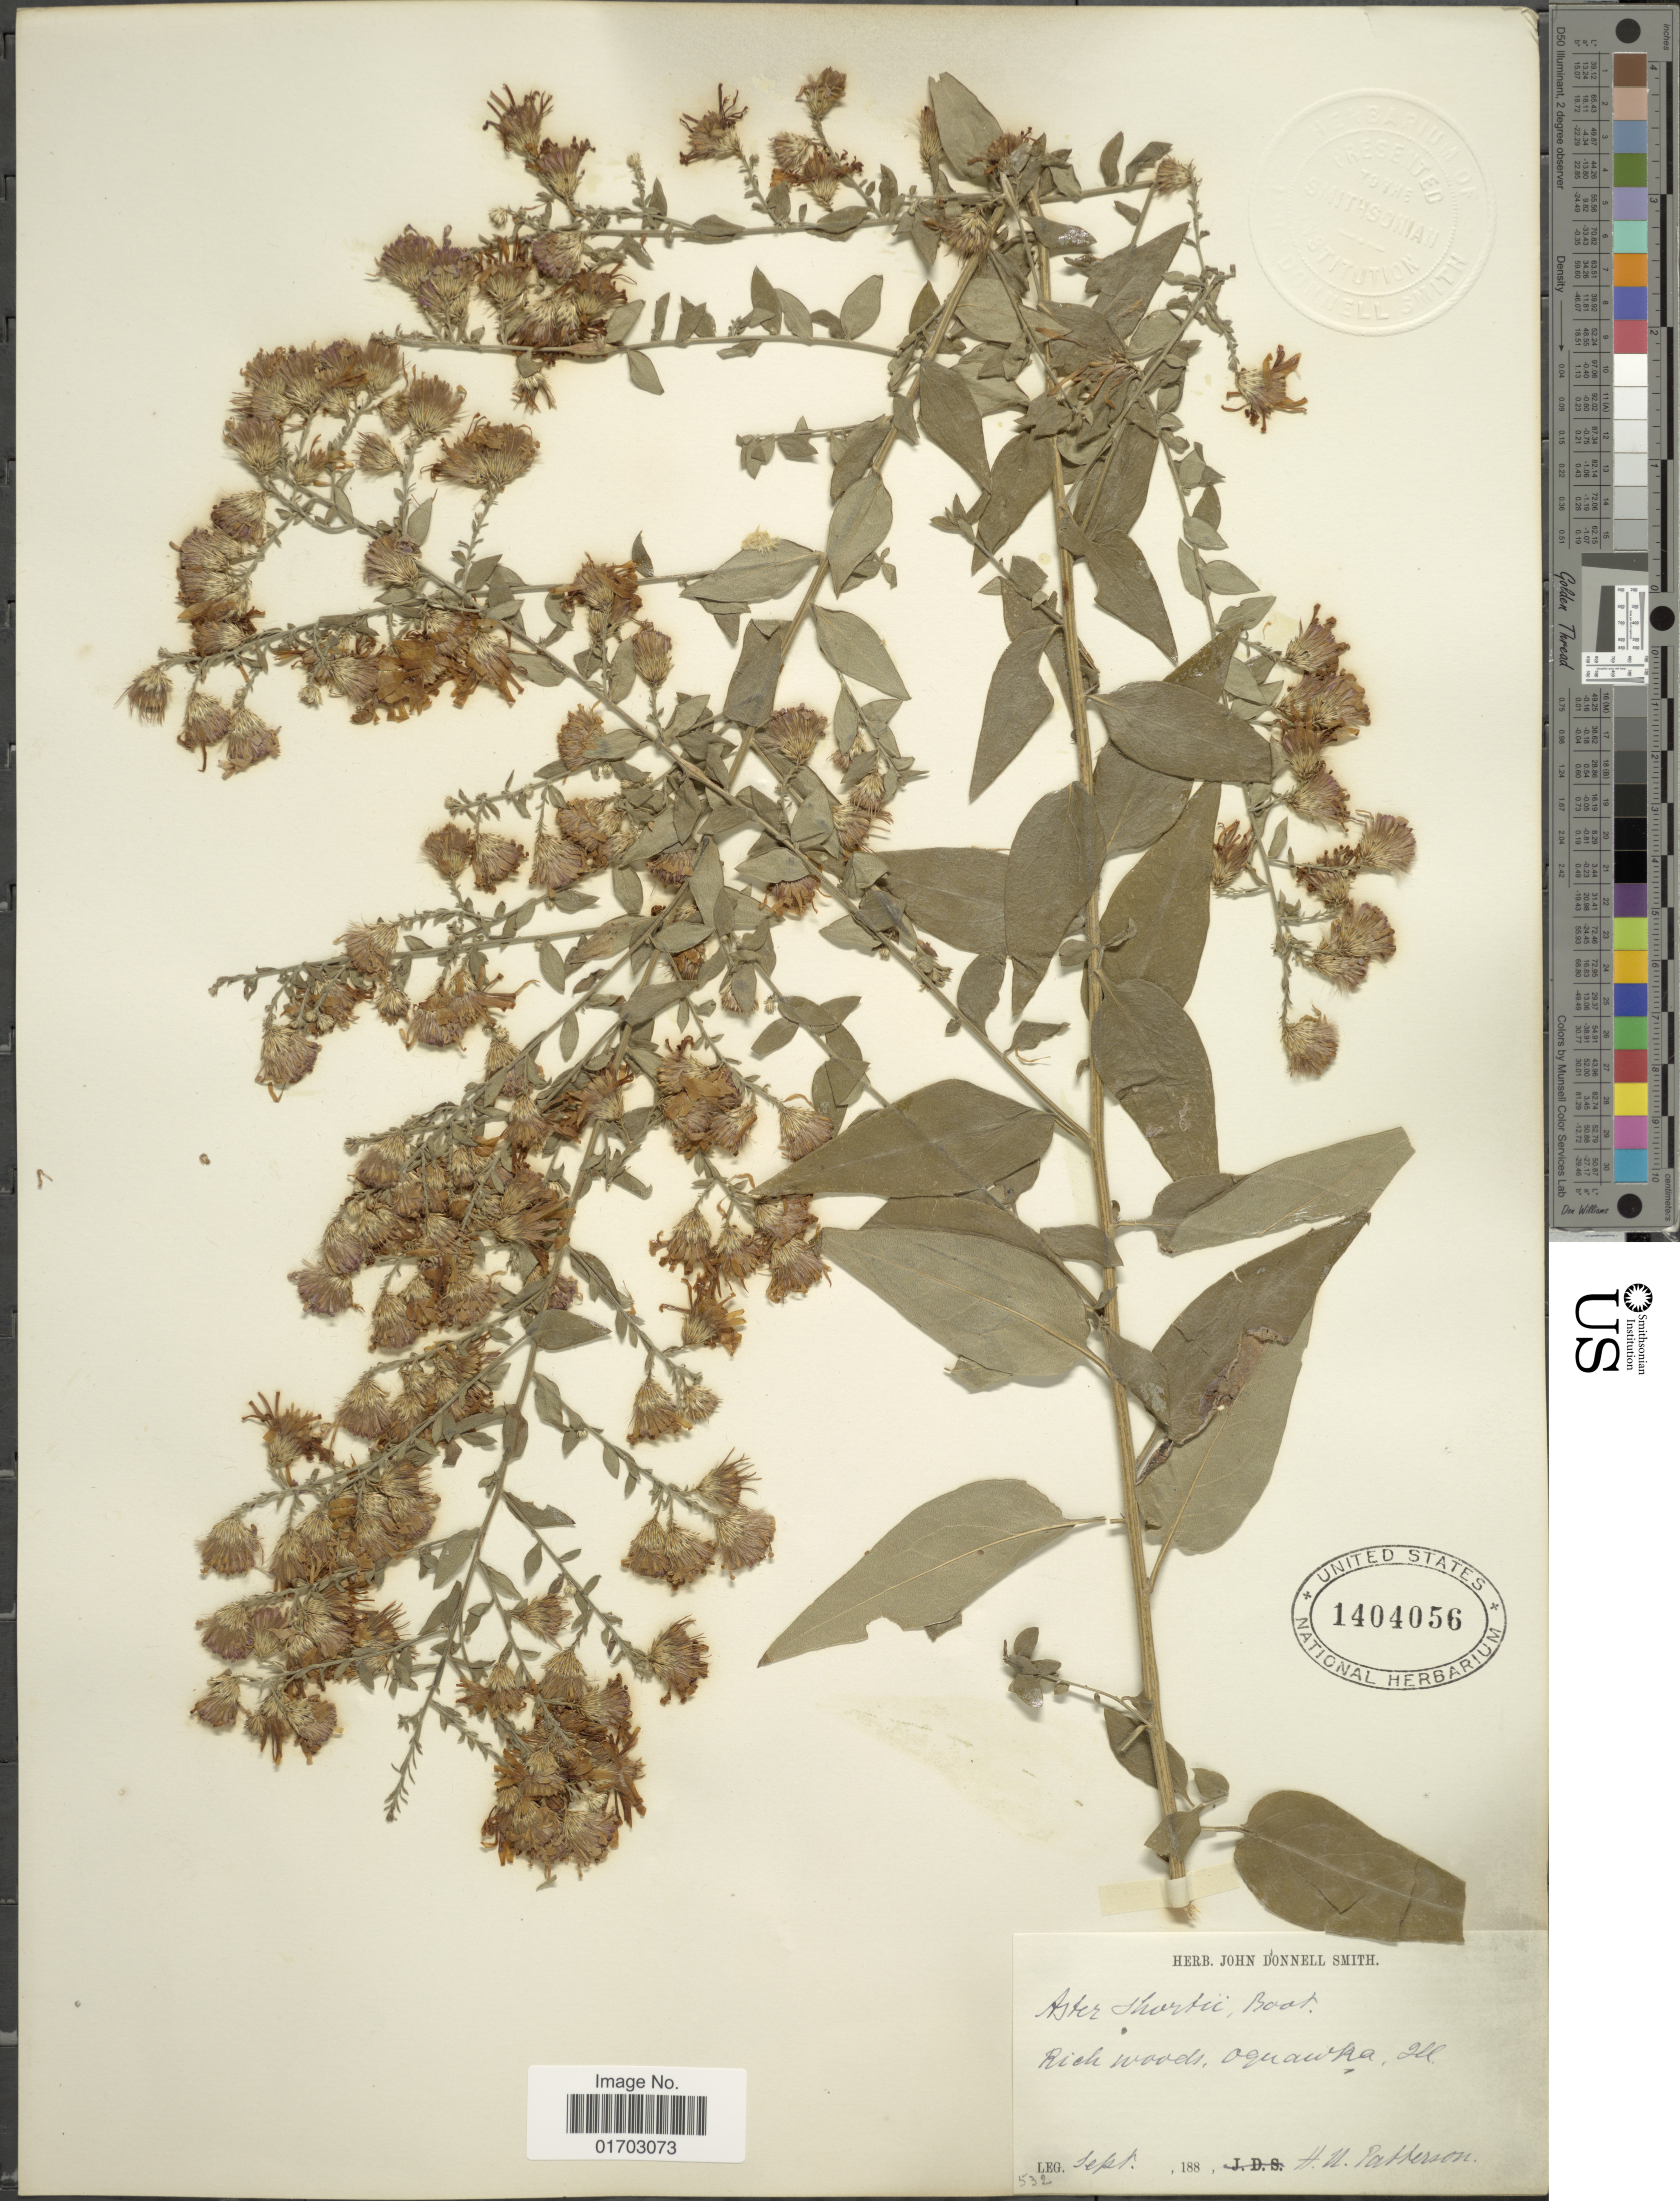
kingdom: Plantae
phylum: Tracheophyta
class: Magnoliopsida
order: Asterales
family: Asteraceae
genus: Symphyotrichum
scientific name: Symphyotrichum shortii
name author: (Lindl.) G.L. Nesom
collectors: H. N. Patterson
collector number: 532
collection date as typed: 188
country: United States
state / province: Illinois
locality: Rich woods, Oquawka.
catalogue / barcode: US 1404056